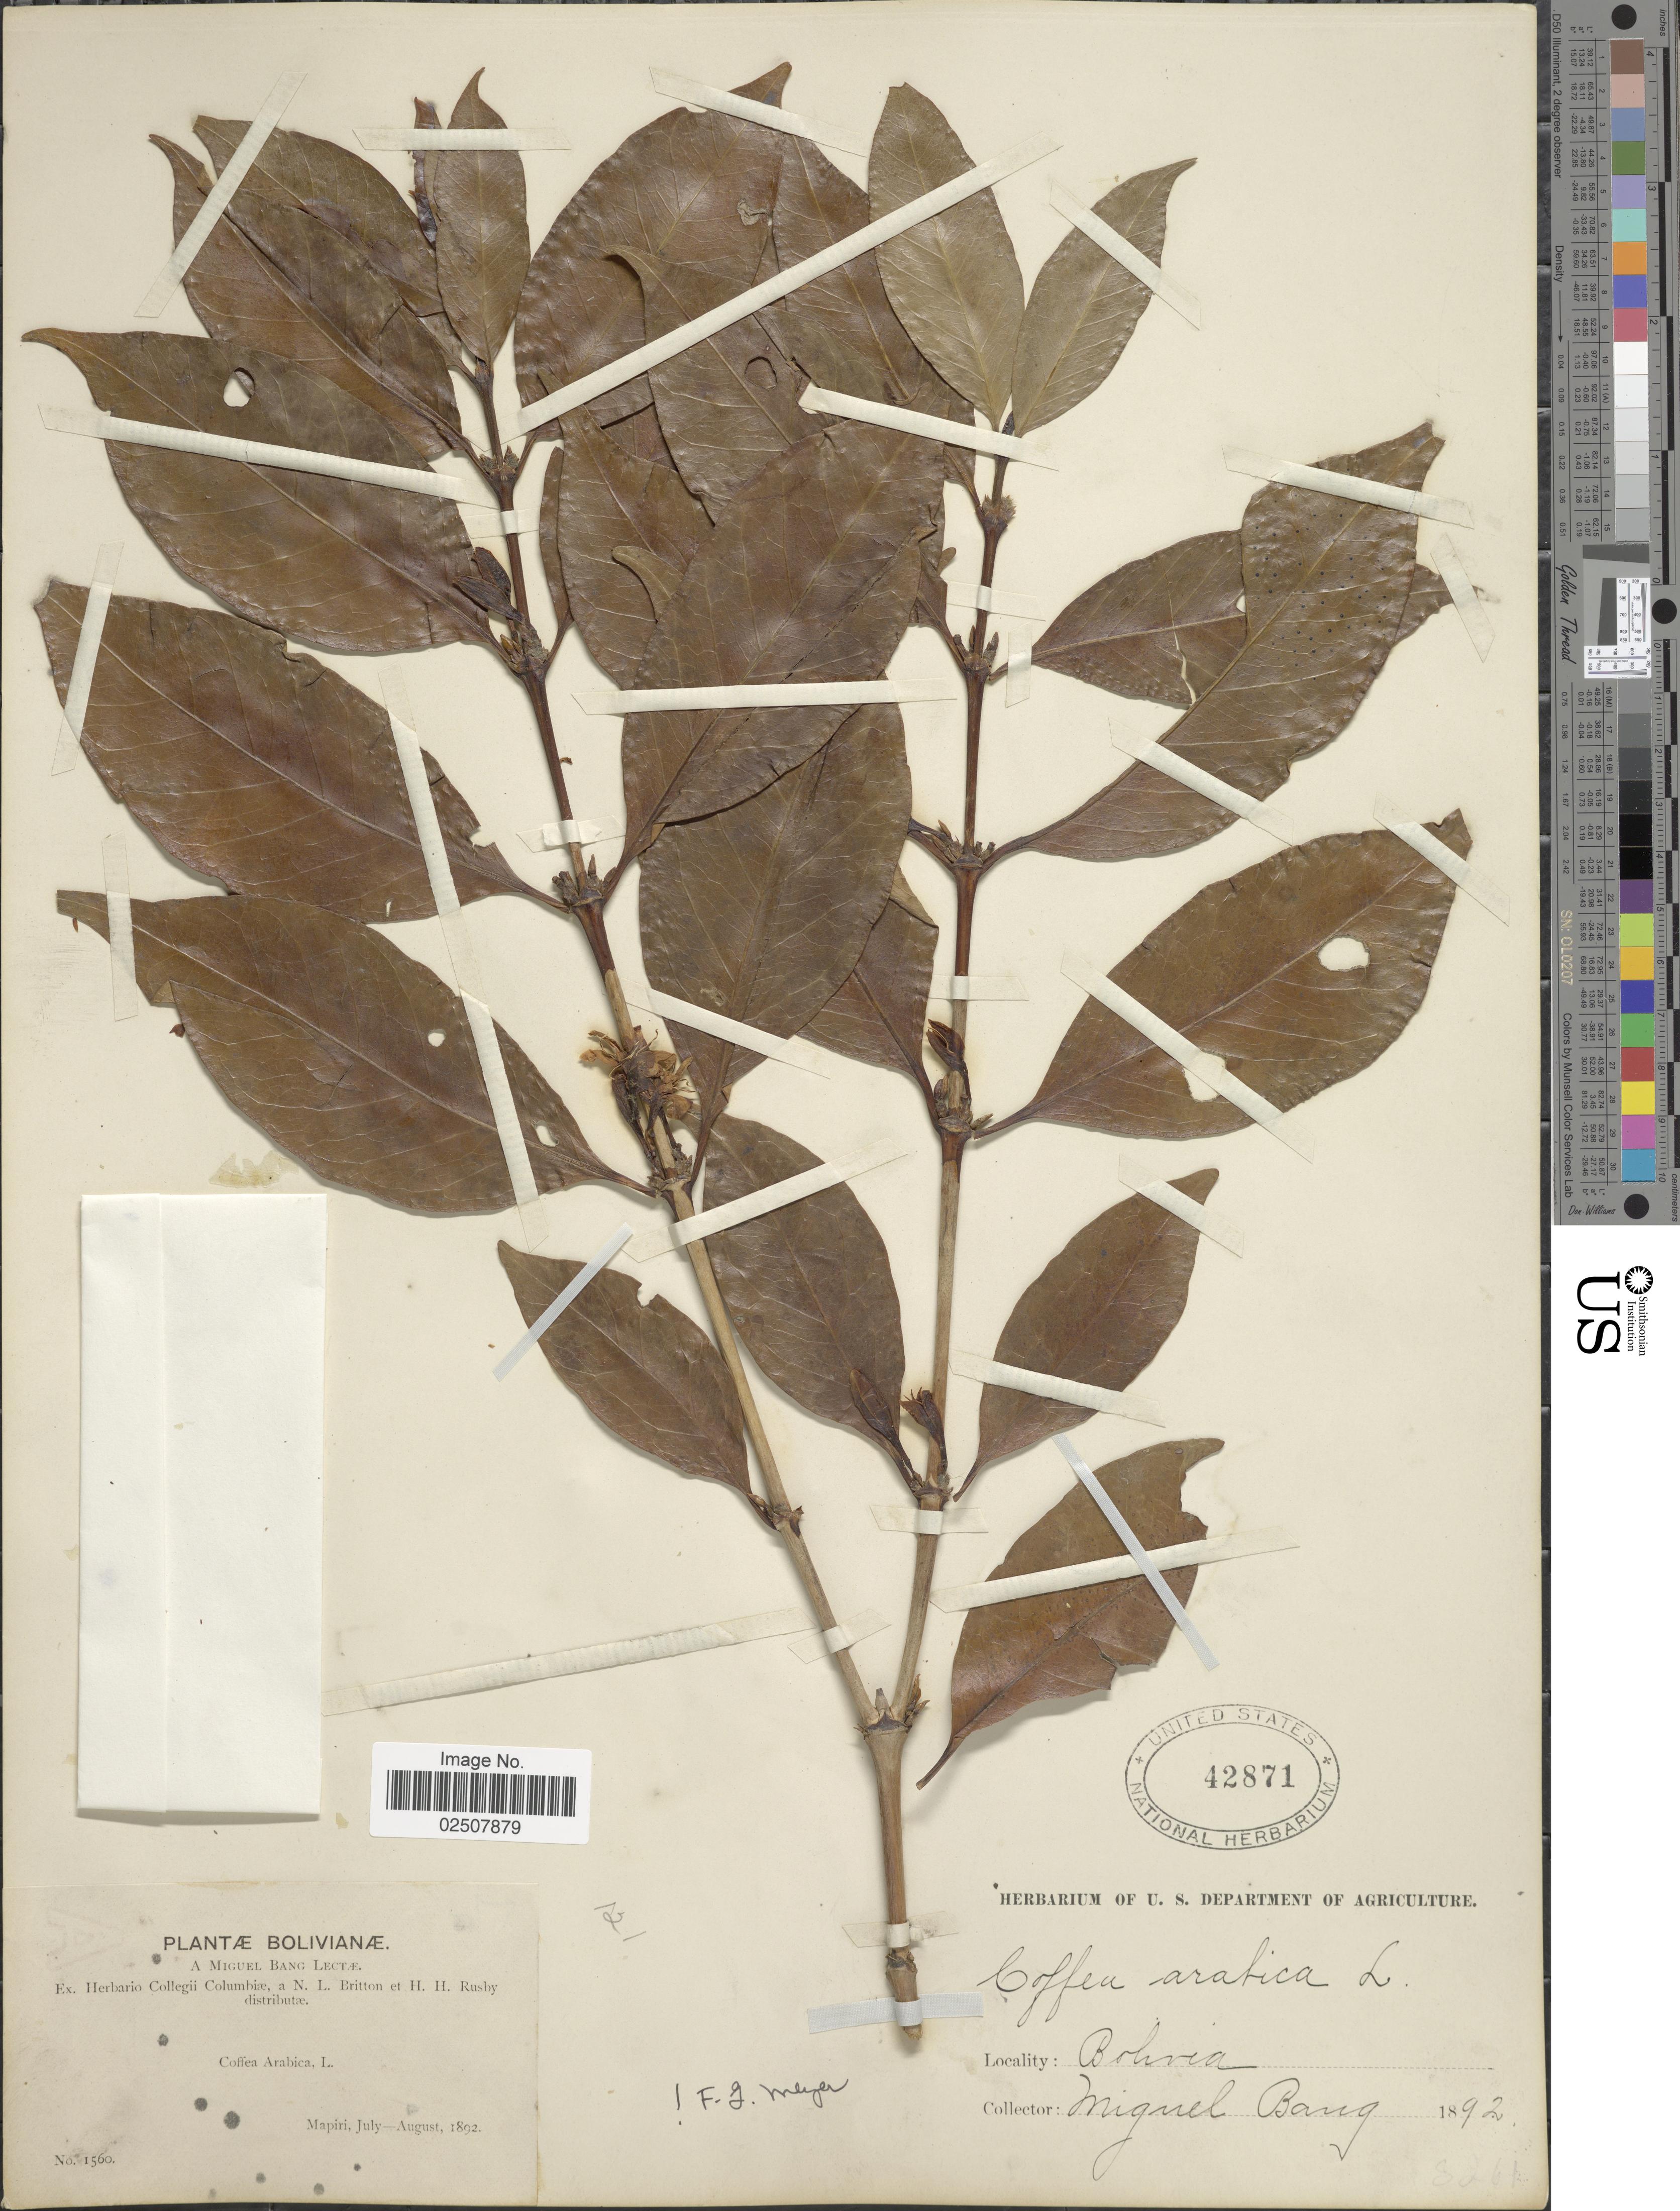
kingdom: Plantae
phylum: Tracheophyta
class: Magnoliopsida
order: Gentianales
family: Rubiaceae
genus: Coffea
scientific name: Coffea arabica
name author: L.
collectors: M. Bang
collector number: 1560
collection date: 1892-07/1892-08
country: Bolivia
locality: Mapiri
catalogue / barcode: US 42871